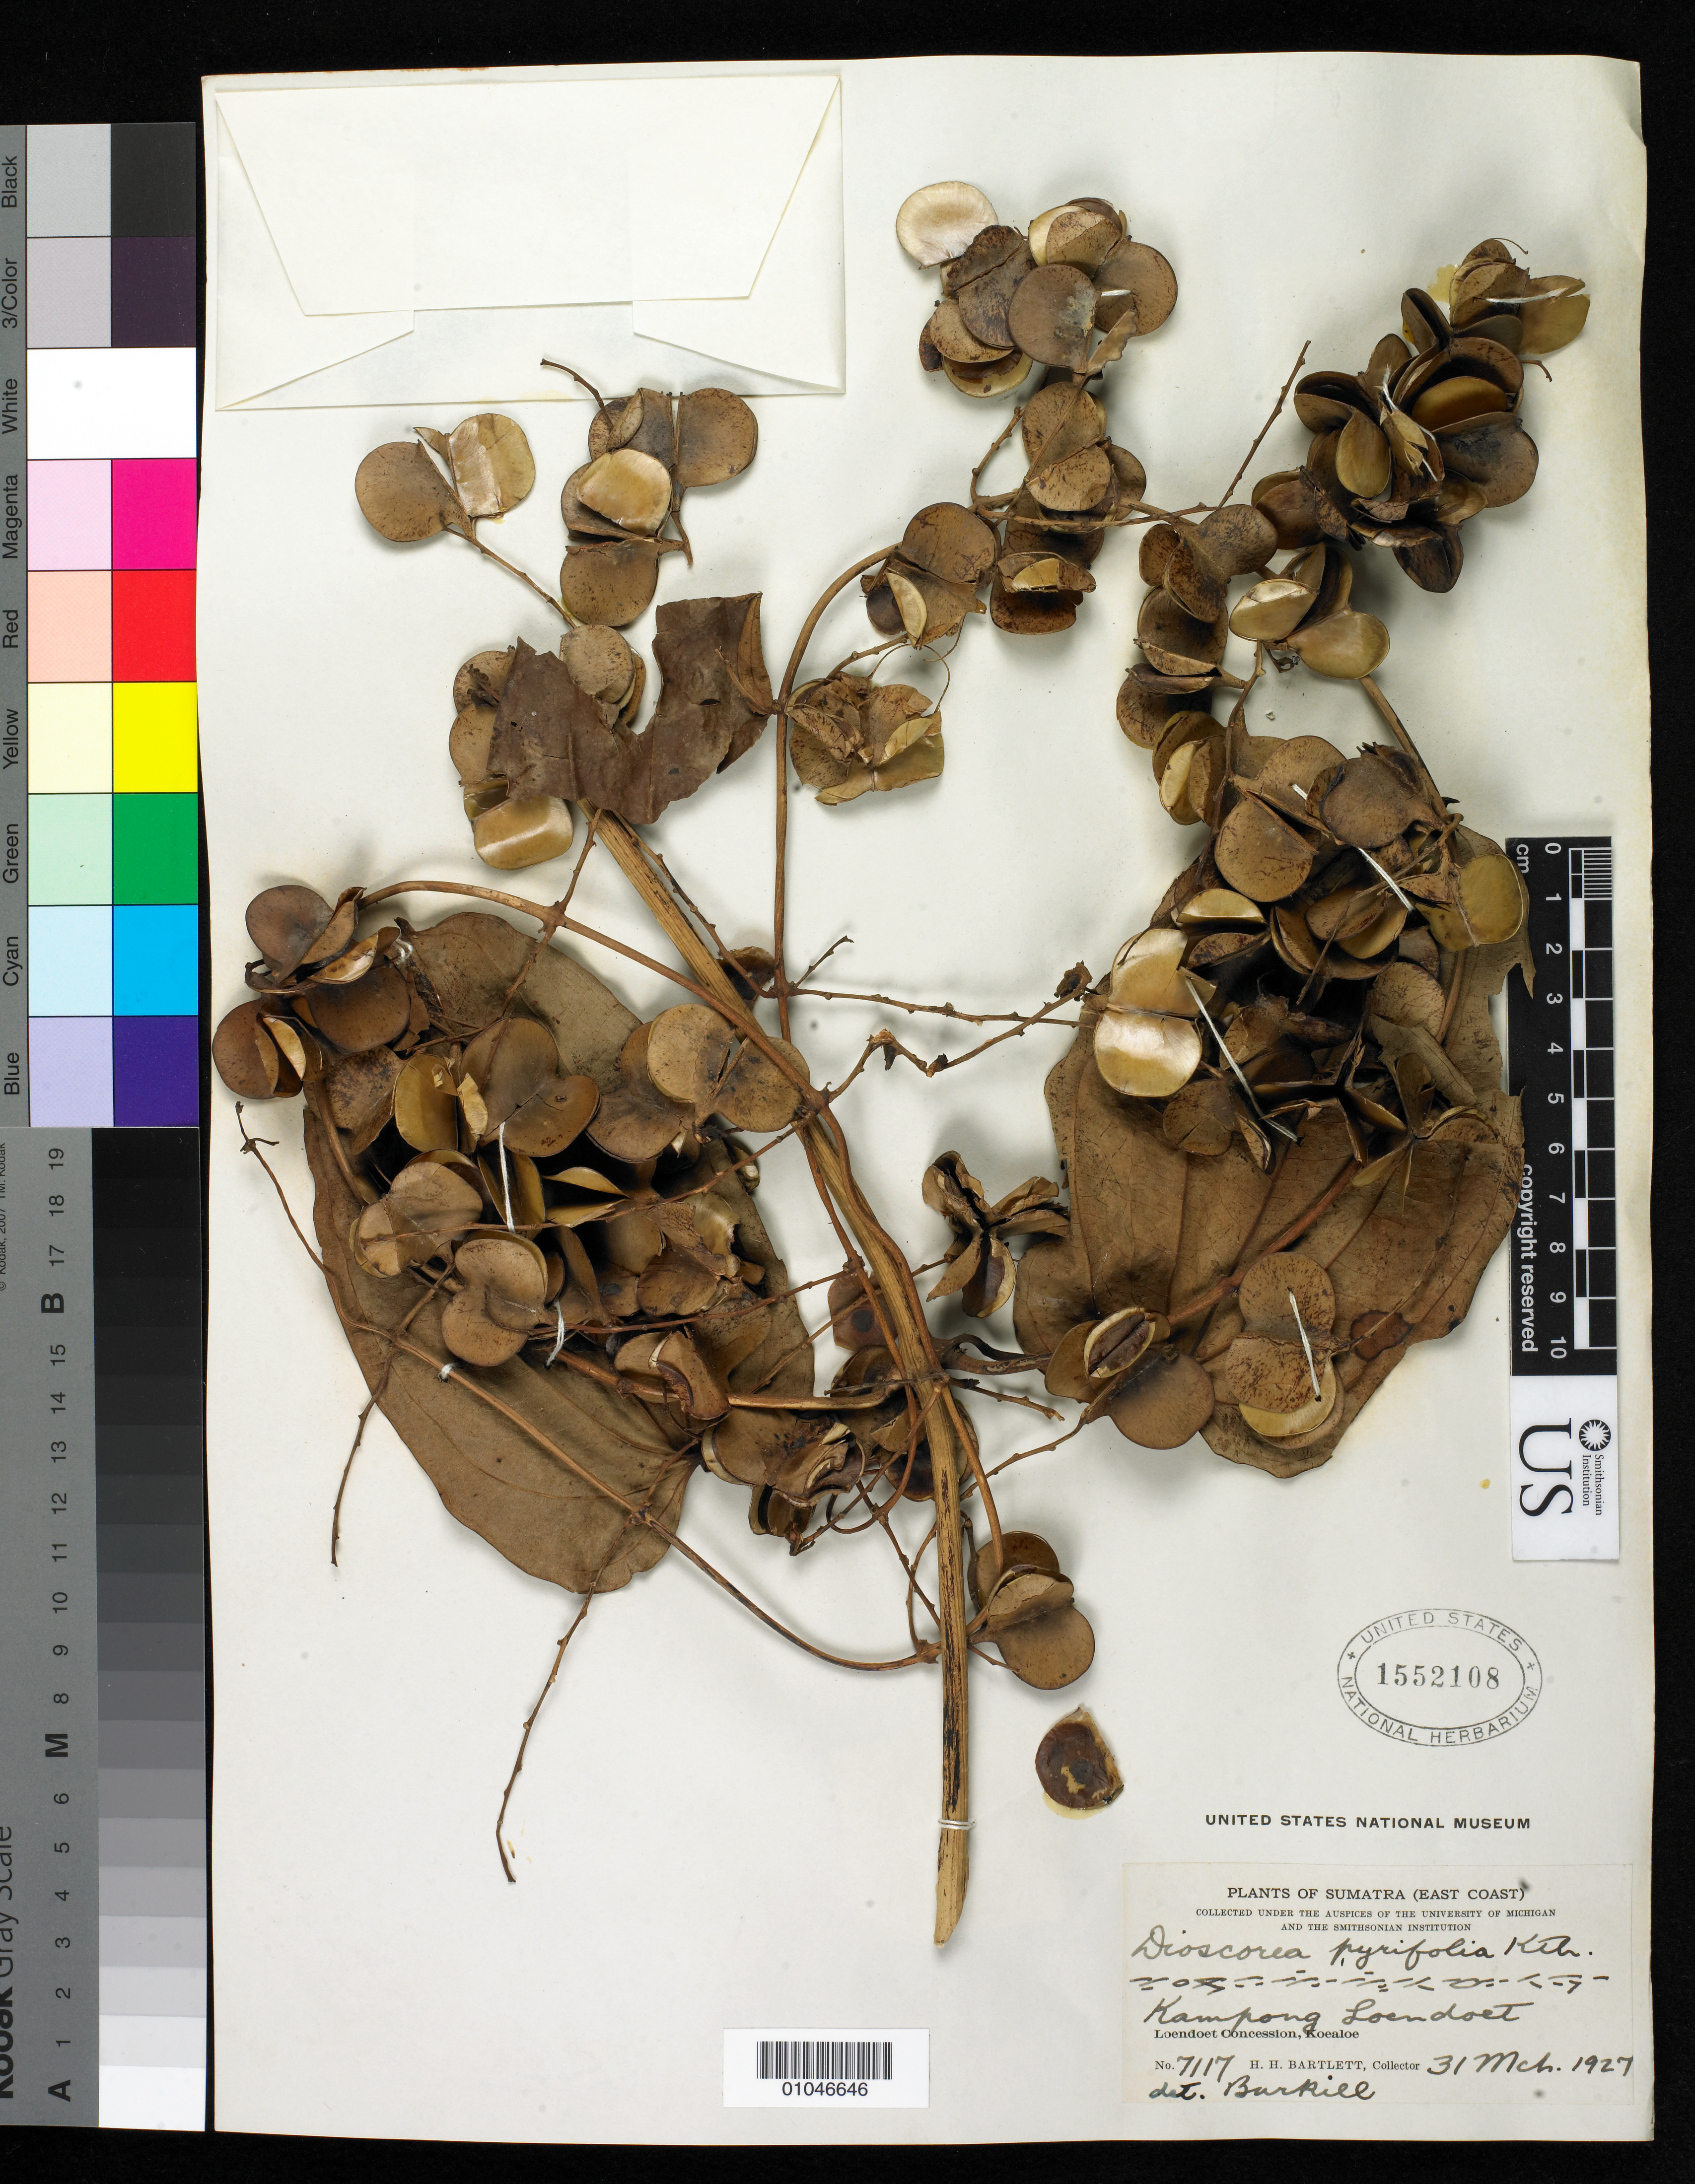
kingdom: Plantae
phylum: Tracheophyta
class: Liliopsida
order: Dioscoreales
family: Dioscoreaceae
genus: Dioscorea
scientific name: Dioscorea pyrifolia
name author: Kunth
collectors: H. H. Bartlett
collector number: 7117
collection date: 1927-03-31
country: Indonesia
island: Sumatra I.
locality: (East Coast) Loendoet Concession, koealoe, Sumatra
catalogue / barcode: US 1552108